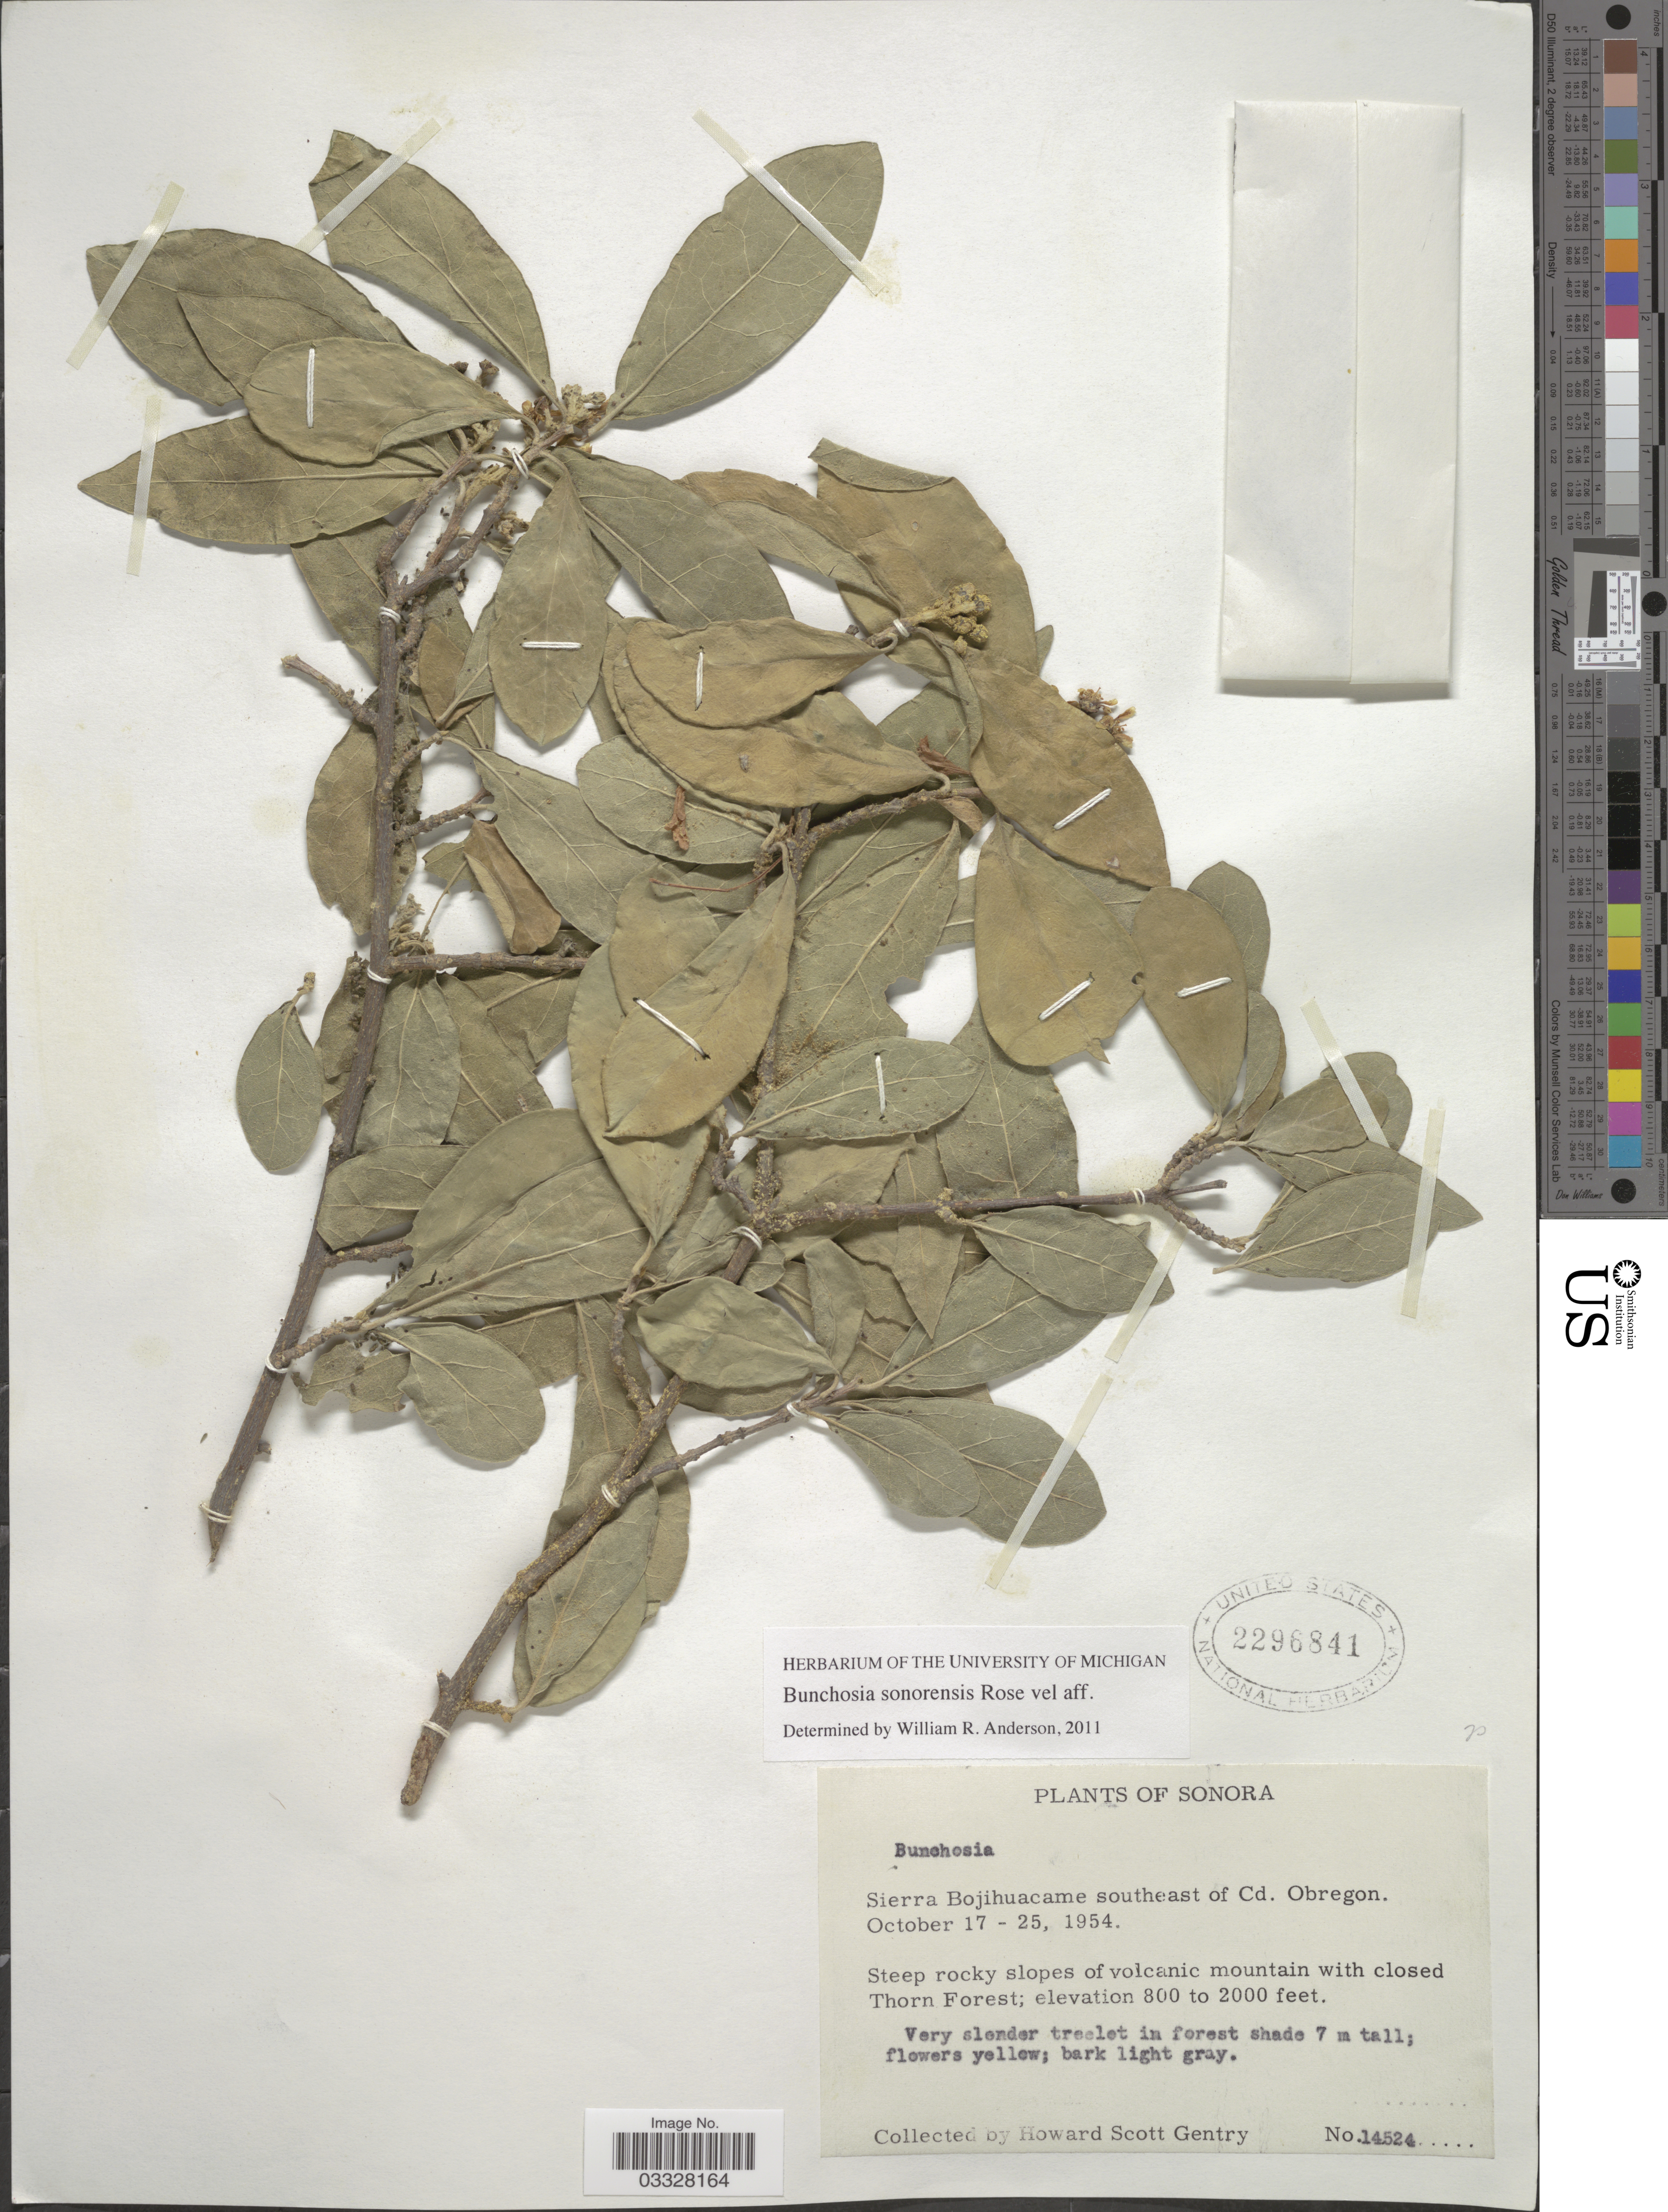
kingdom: Plantae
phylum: Tracheophyta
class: Magnoliopsida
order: Malpighiales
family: Malpighiaceae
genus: Bunchosia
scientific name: Bunchosia sonorensis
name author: Rose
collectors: H. S. Gentry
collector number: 14524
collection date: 1954-10-14/1954-10-25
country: Mexico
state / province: Sonora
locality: Sierra Bojihuacame southeast of Cd. Obregon.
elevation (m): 244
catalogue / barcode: US 2296841